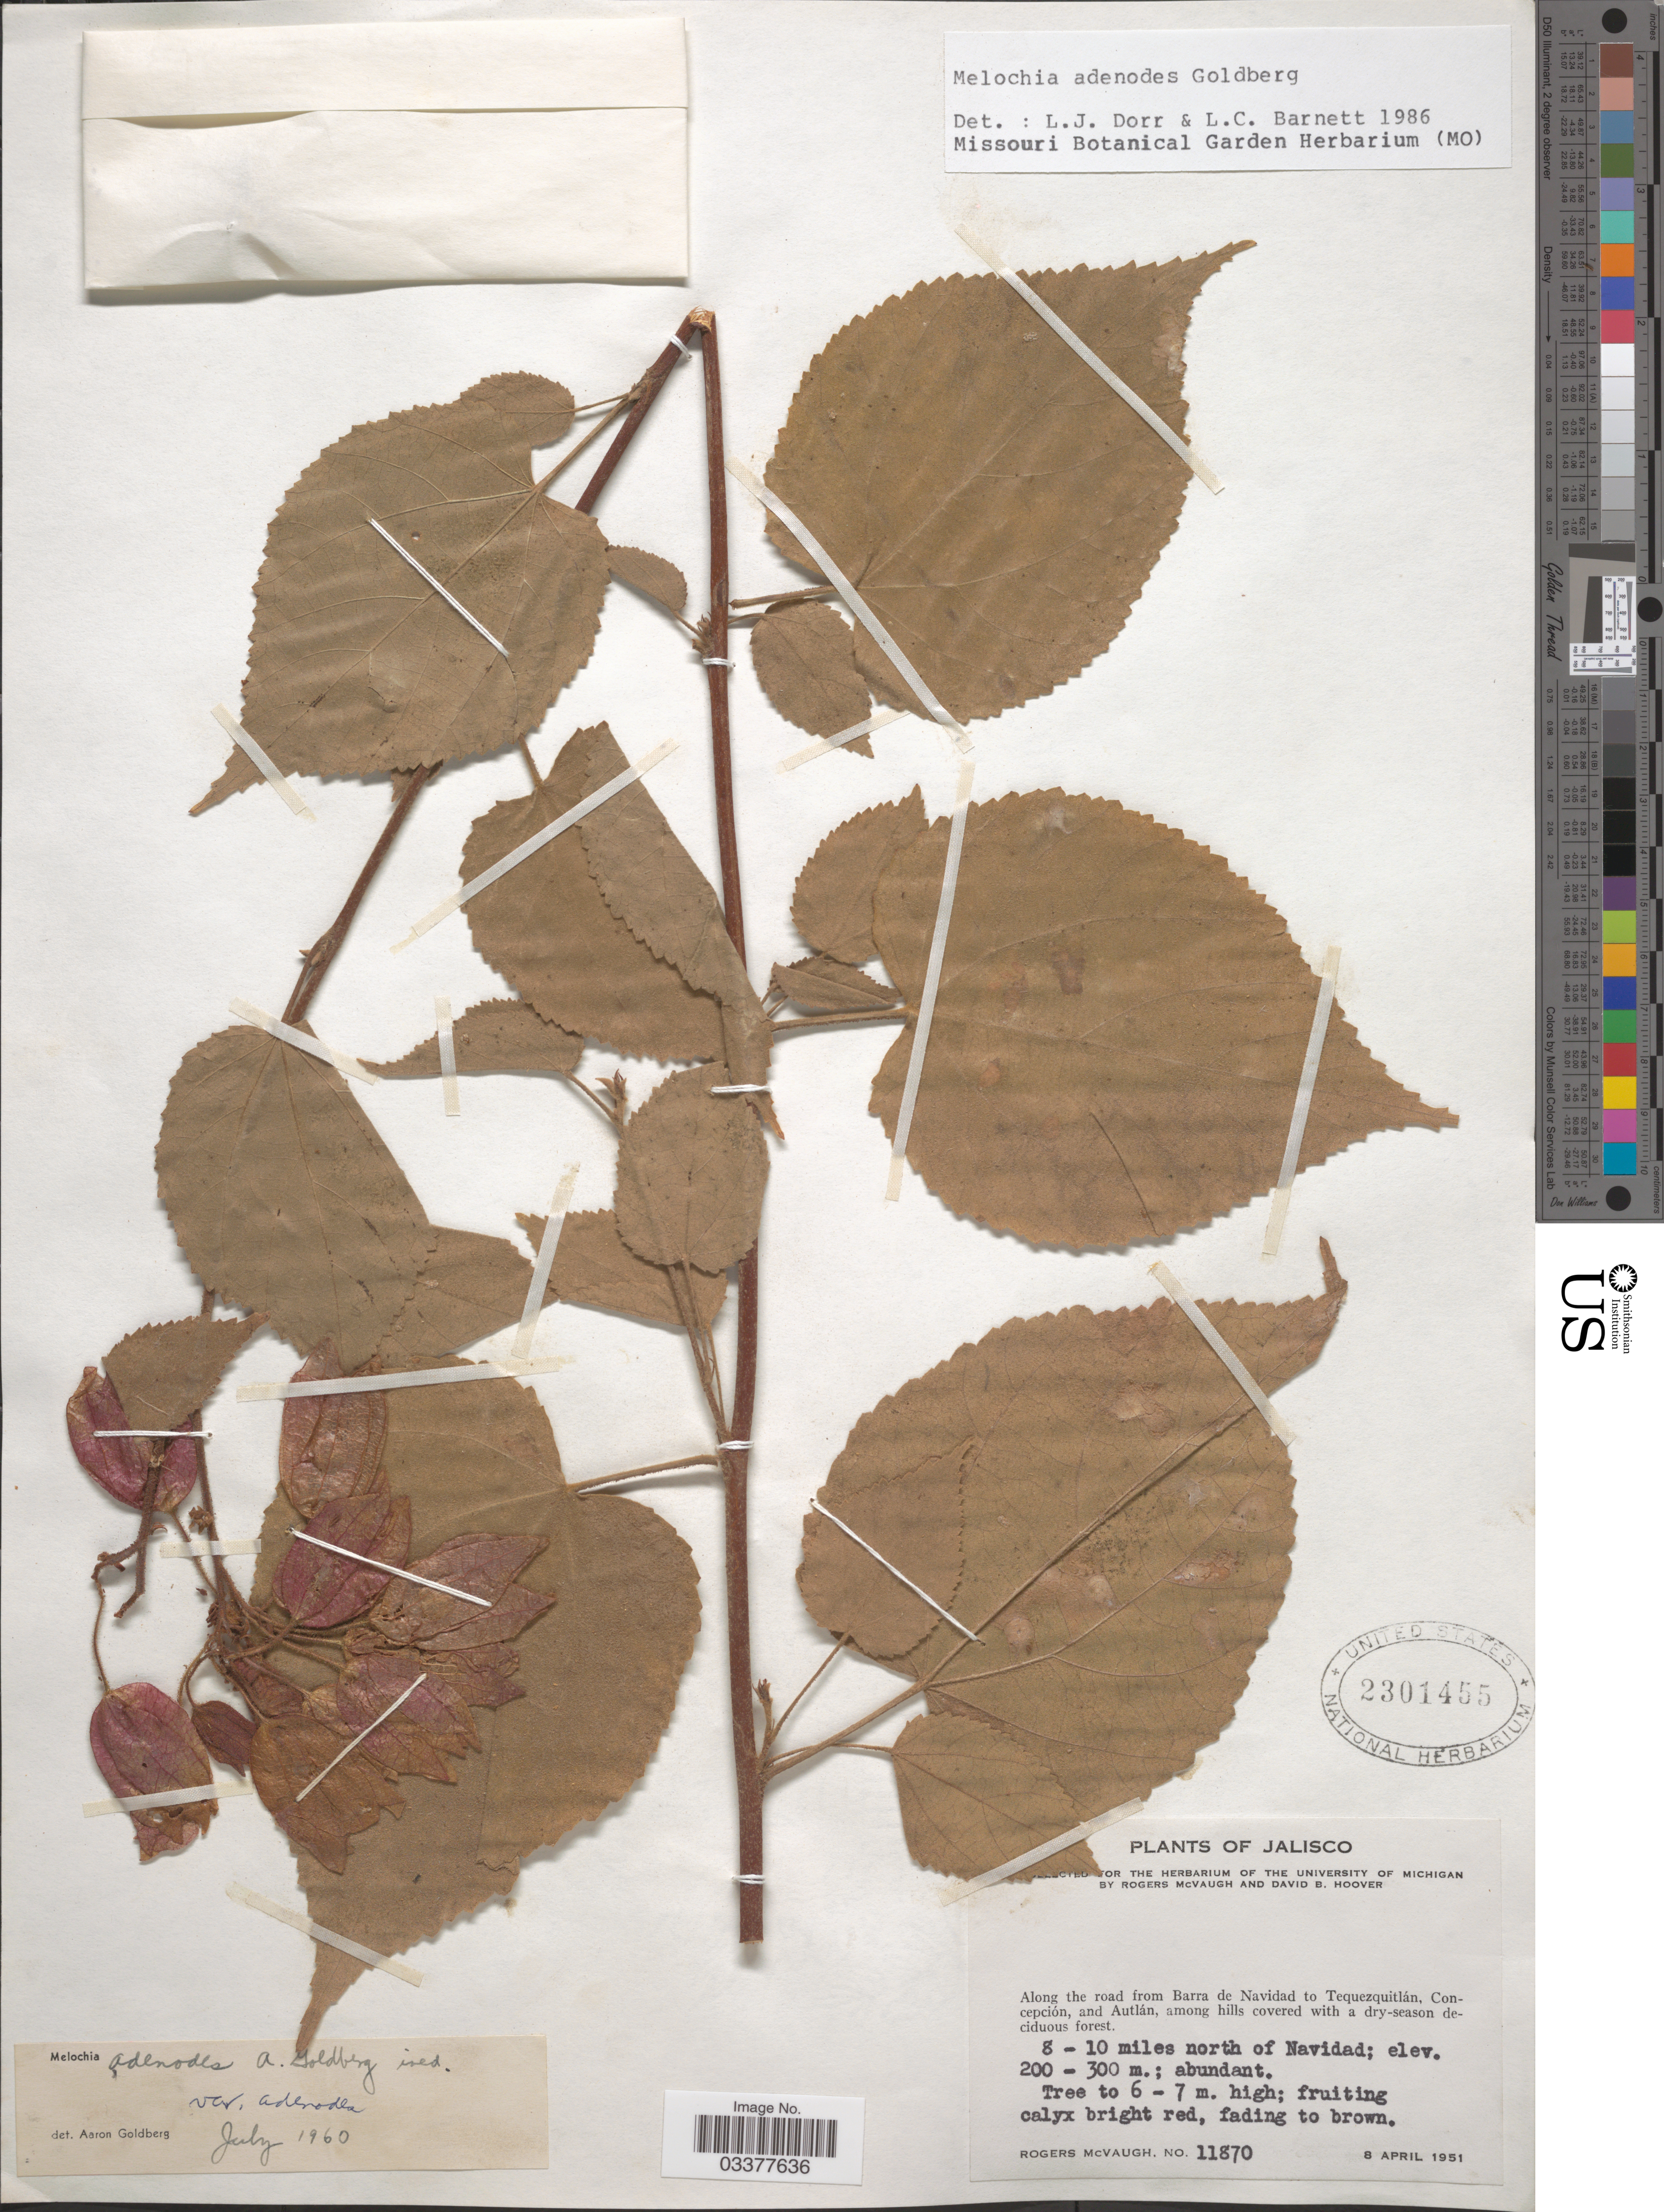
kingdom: Plantae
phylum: Tracheophyta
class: Magnoliopsida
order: Malvales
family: Malvaceae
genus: Melochia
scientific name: Melochia adenodes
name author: Goldberg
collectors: R. McVaugh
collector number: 11870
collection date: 1951-04-08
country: Mexico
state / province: Jalisco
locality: Along the road from Barra de Navidad to Tequezquitlán, Concepción, and Autlán. 8 - 10 miles north of Navidad.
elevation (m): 200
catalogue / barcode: US 2301455